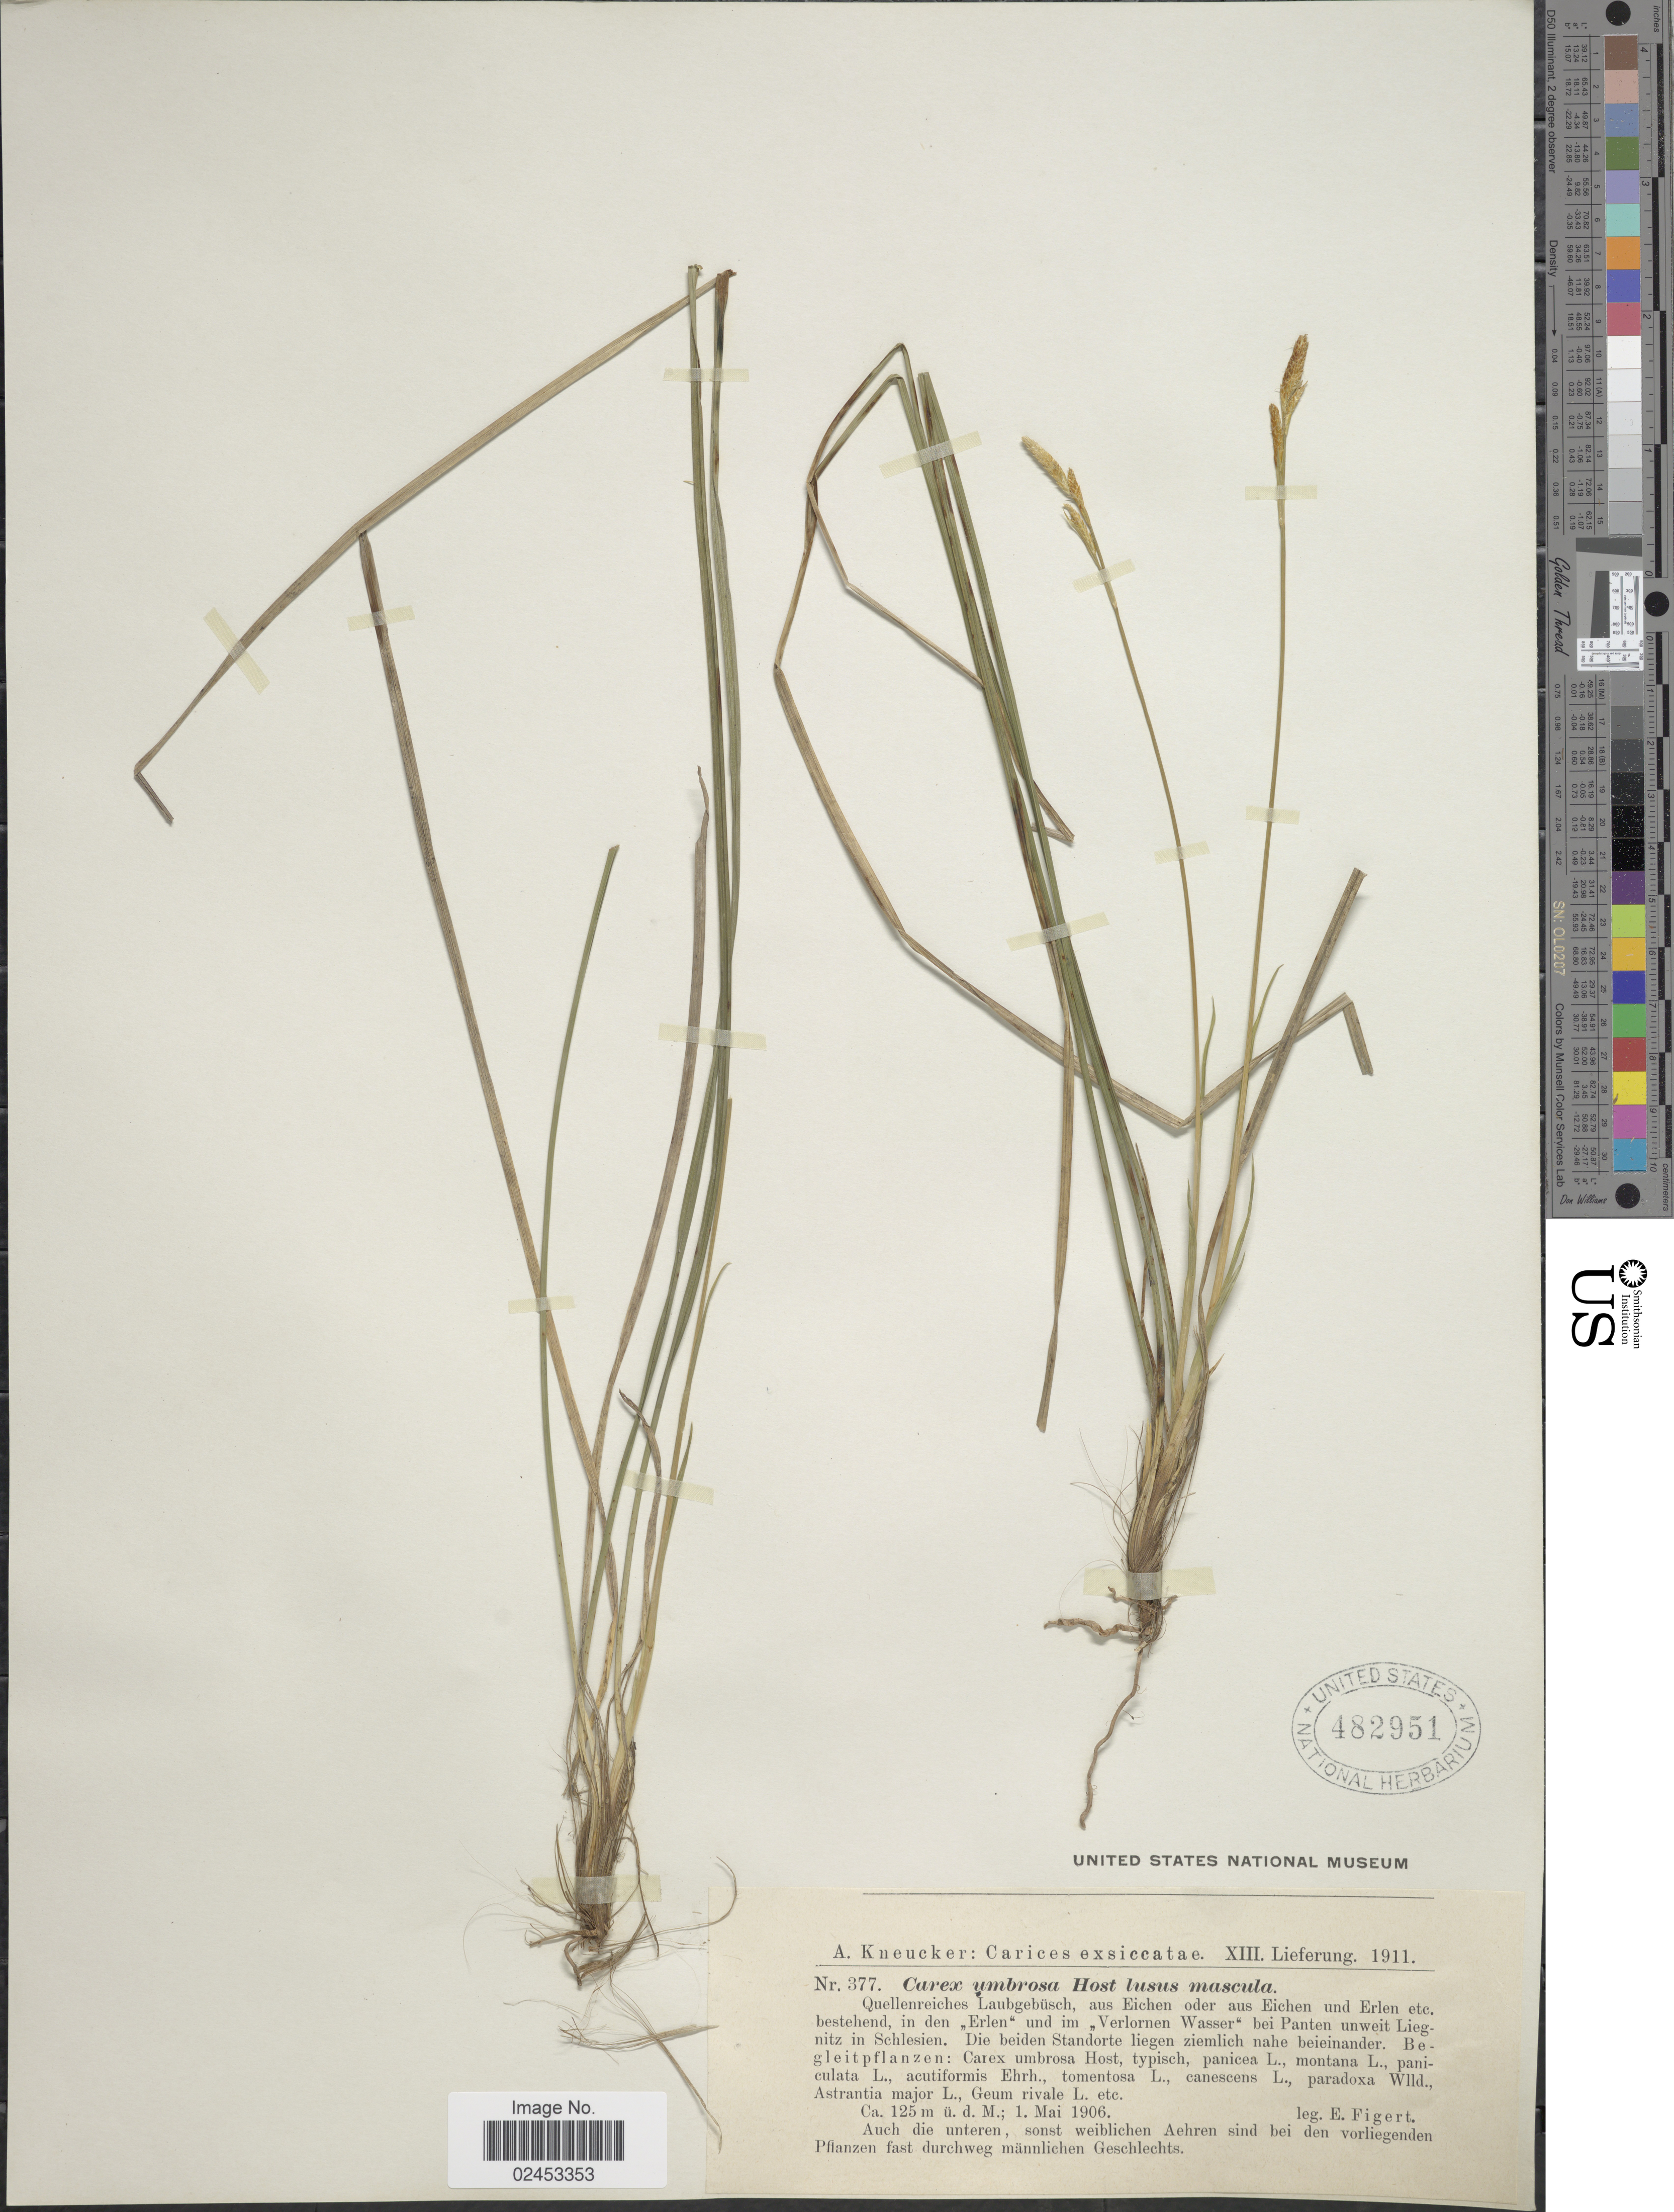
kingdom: Plantae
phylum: Tracheophyta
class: Liliopsida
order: Poales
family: Cyperaceae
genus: Carex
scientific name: Carex umbrosa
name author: Host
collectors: E. Figert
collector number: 377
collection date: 1906-05-01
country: Germany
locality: Verlornen Wasser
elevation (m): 125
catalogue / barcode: US 482951